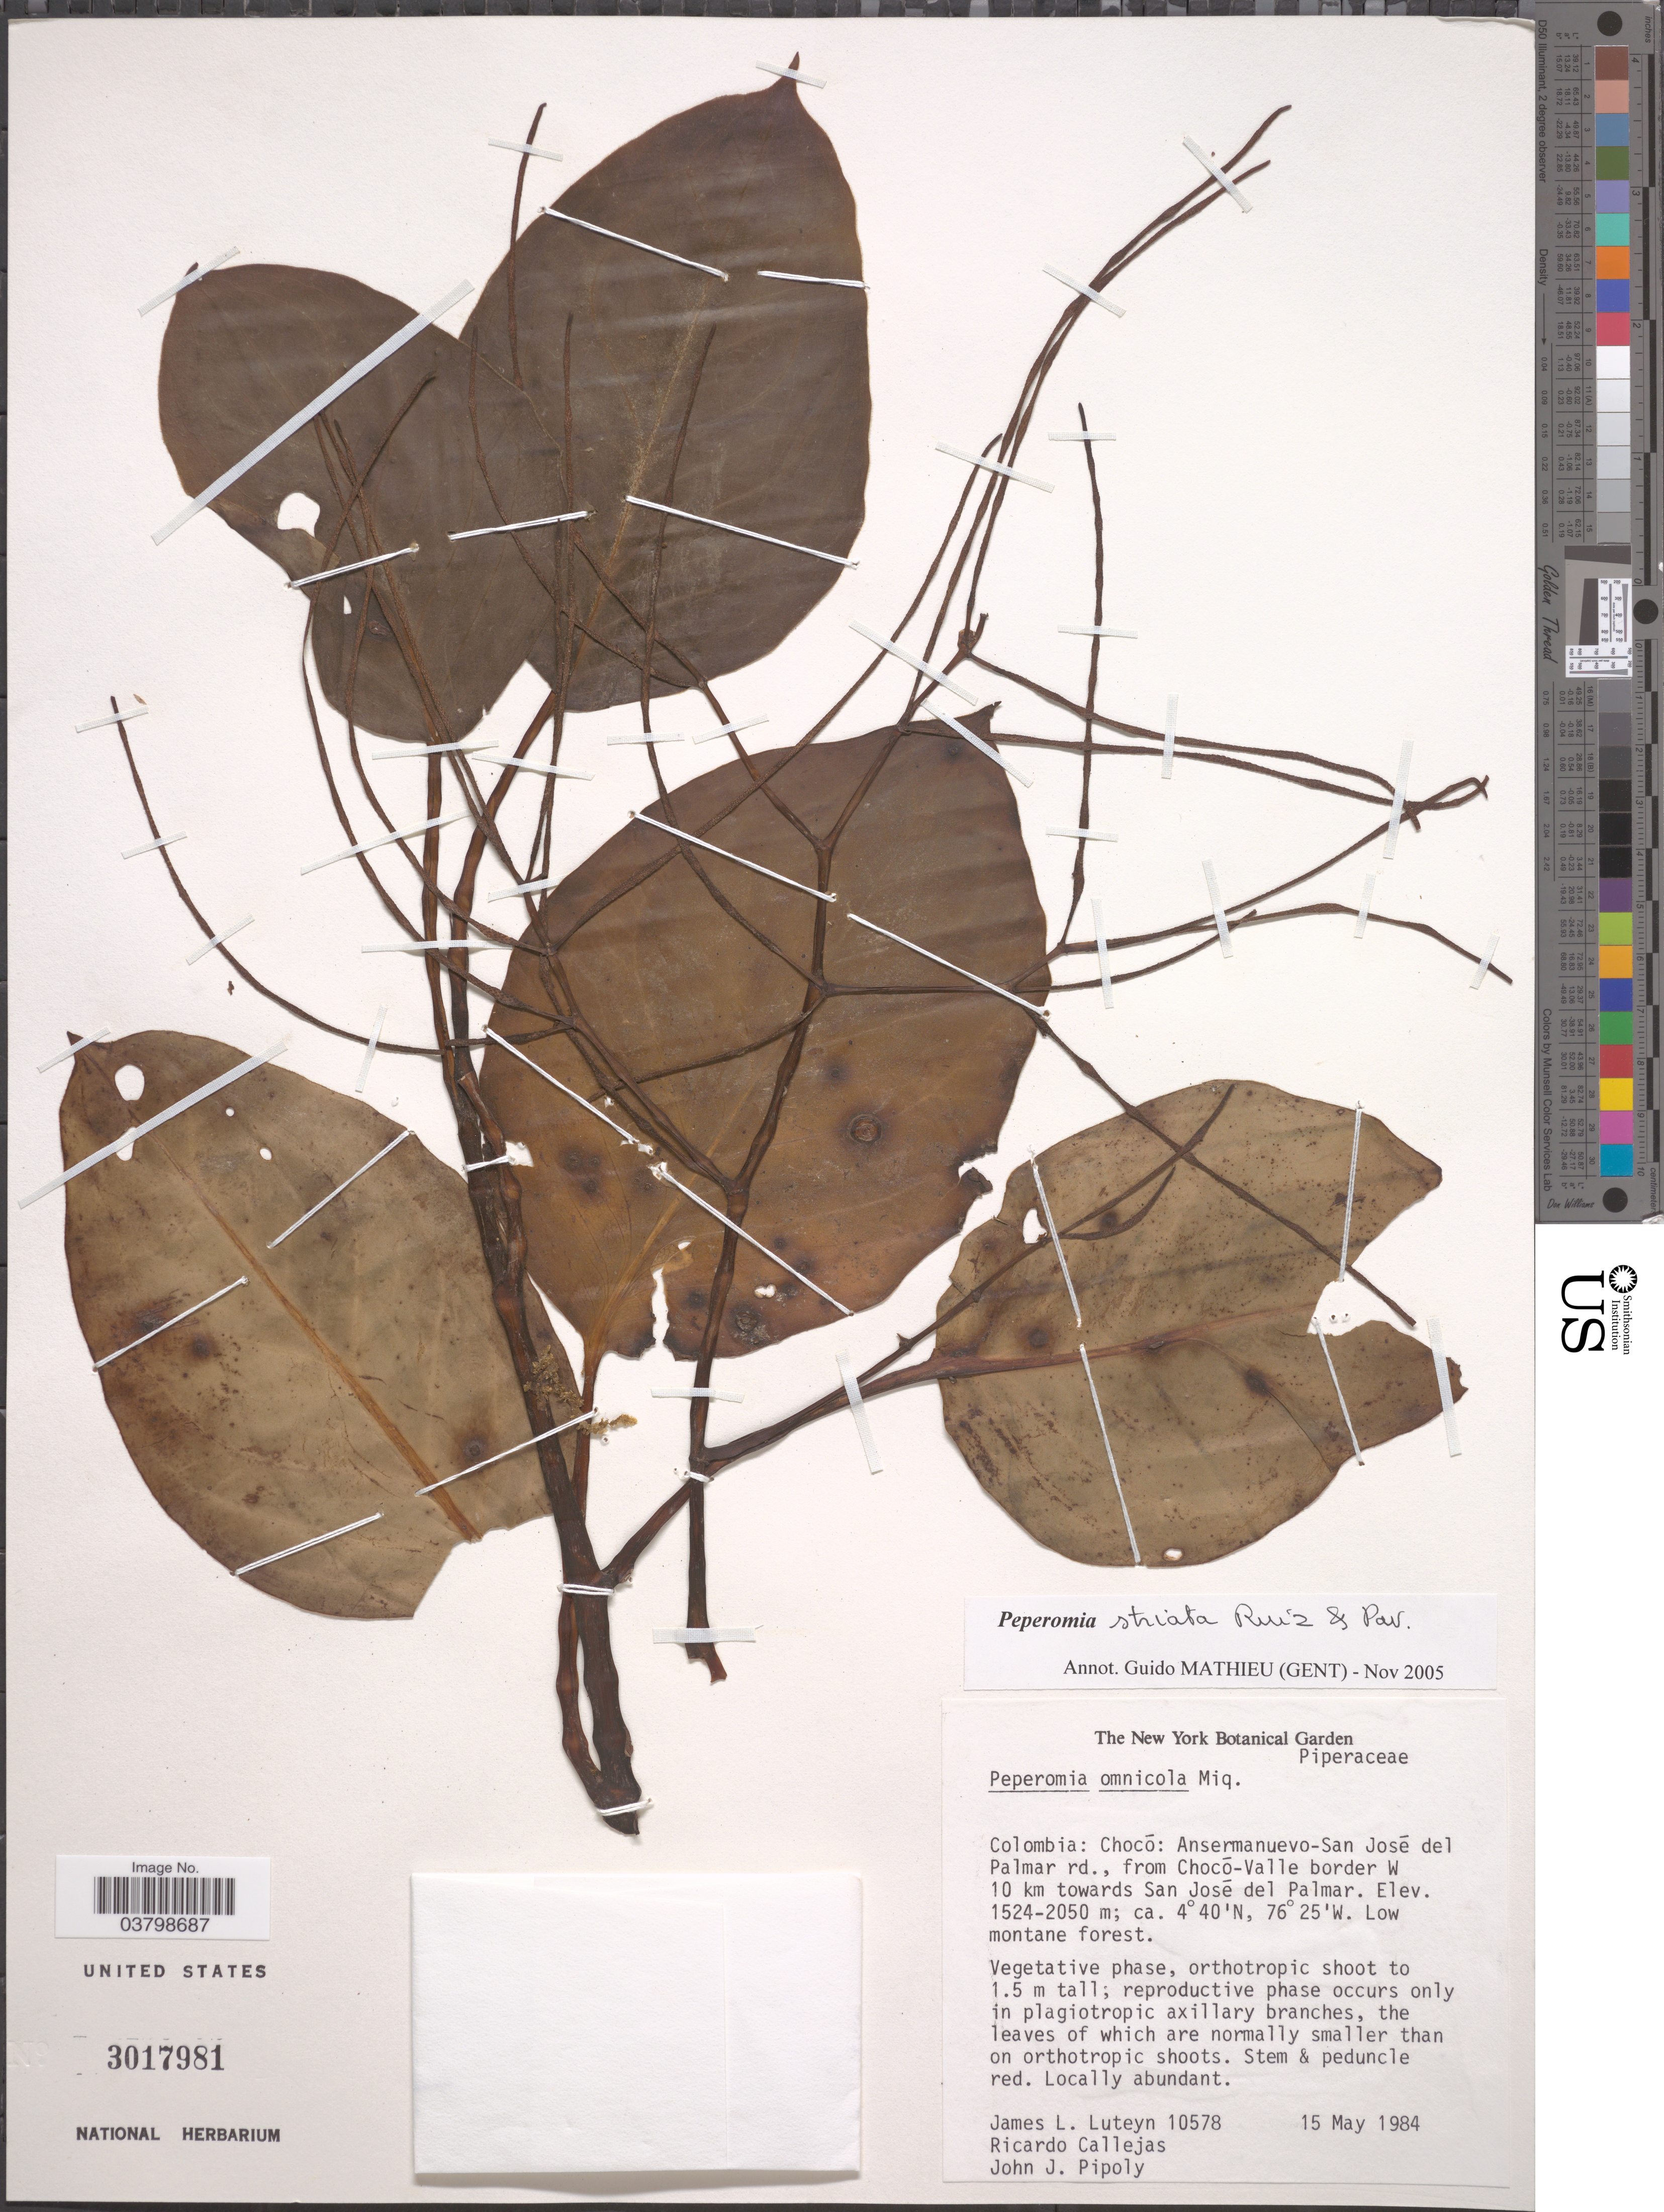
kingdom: Plantae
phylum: Tracheophyta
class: Magnoliopsida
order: Piperales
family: Piperaceae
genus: Peperomia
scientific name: Peperomia striata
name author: Ruiz & Pav.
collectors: J. L. Luteyn, R. Callejas & J. J. Pipoly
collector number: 10578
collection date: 1984-05-15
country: Colombia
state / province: Chocó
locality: Ansermanuevo-San José del Palmar rd., from Chocó-Valle border W 10 km towards San José del Palmar.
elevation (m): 1524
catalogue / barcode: US 3017981